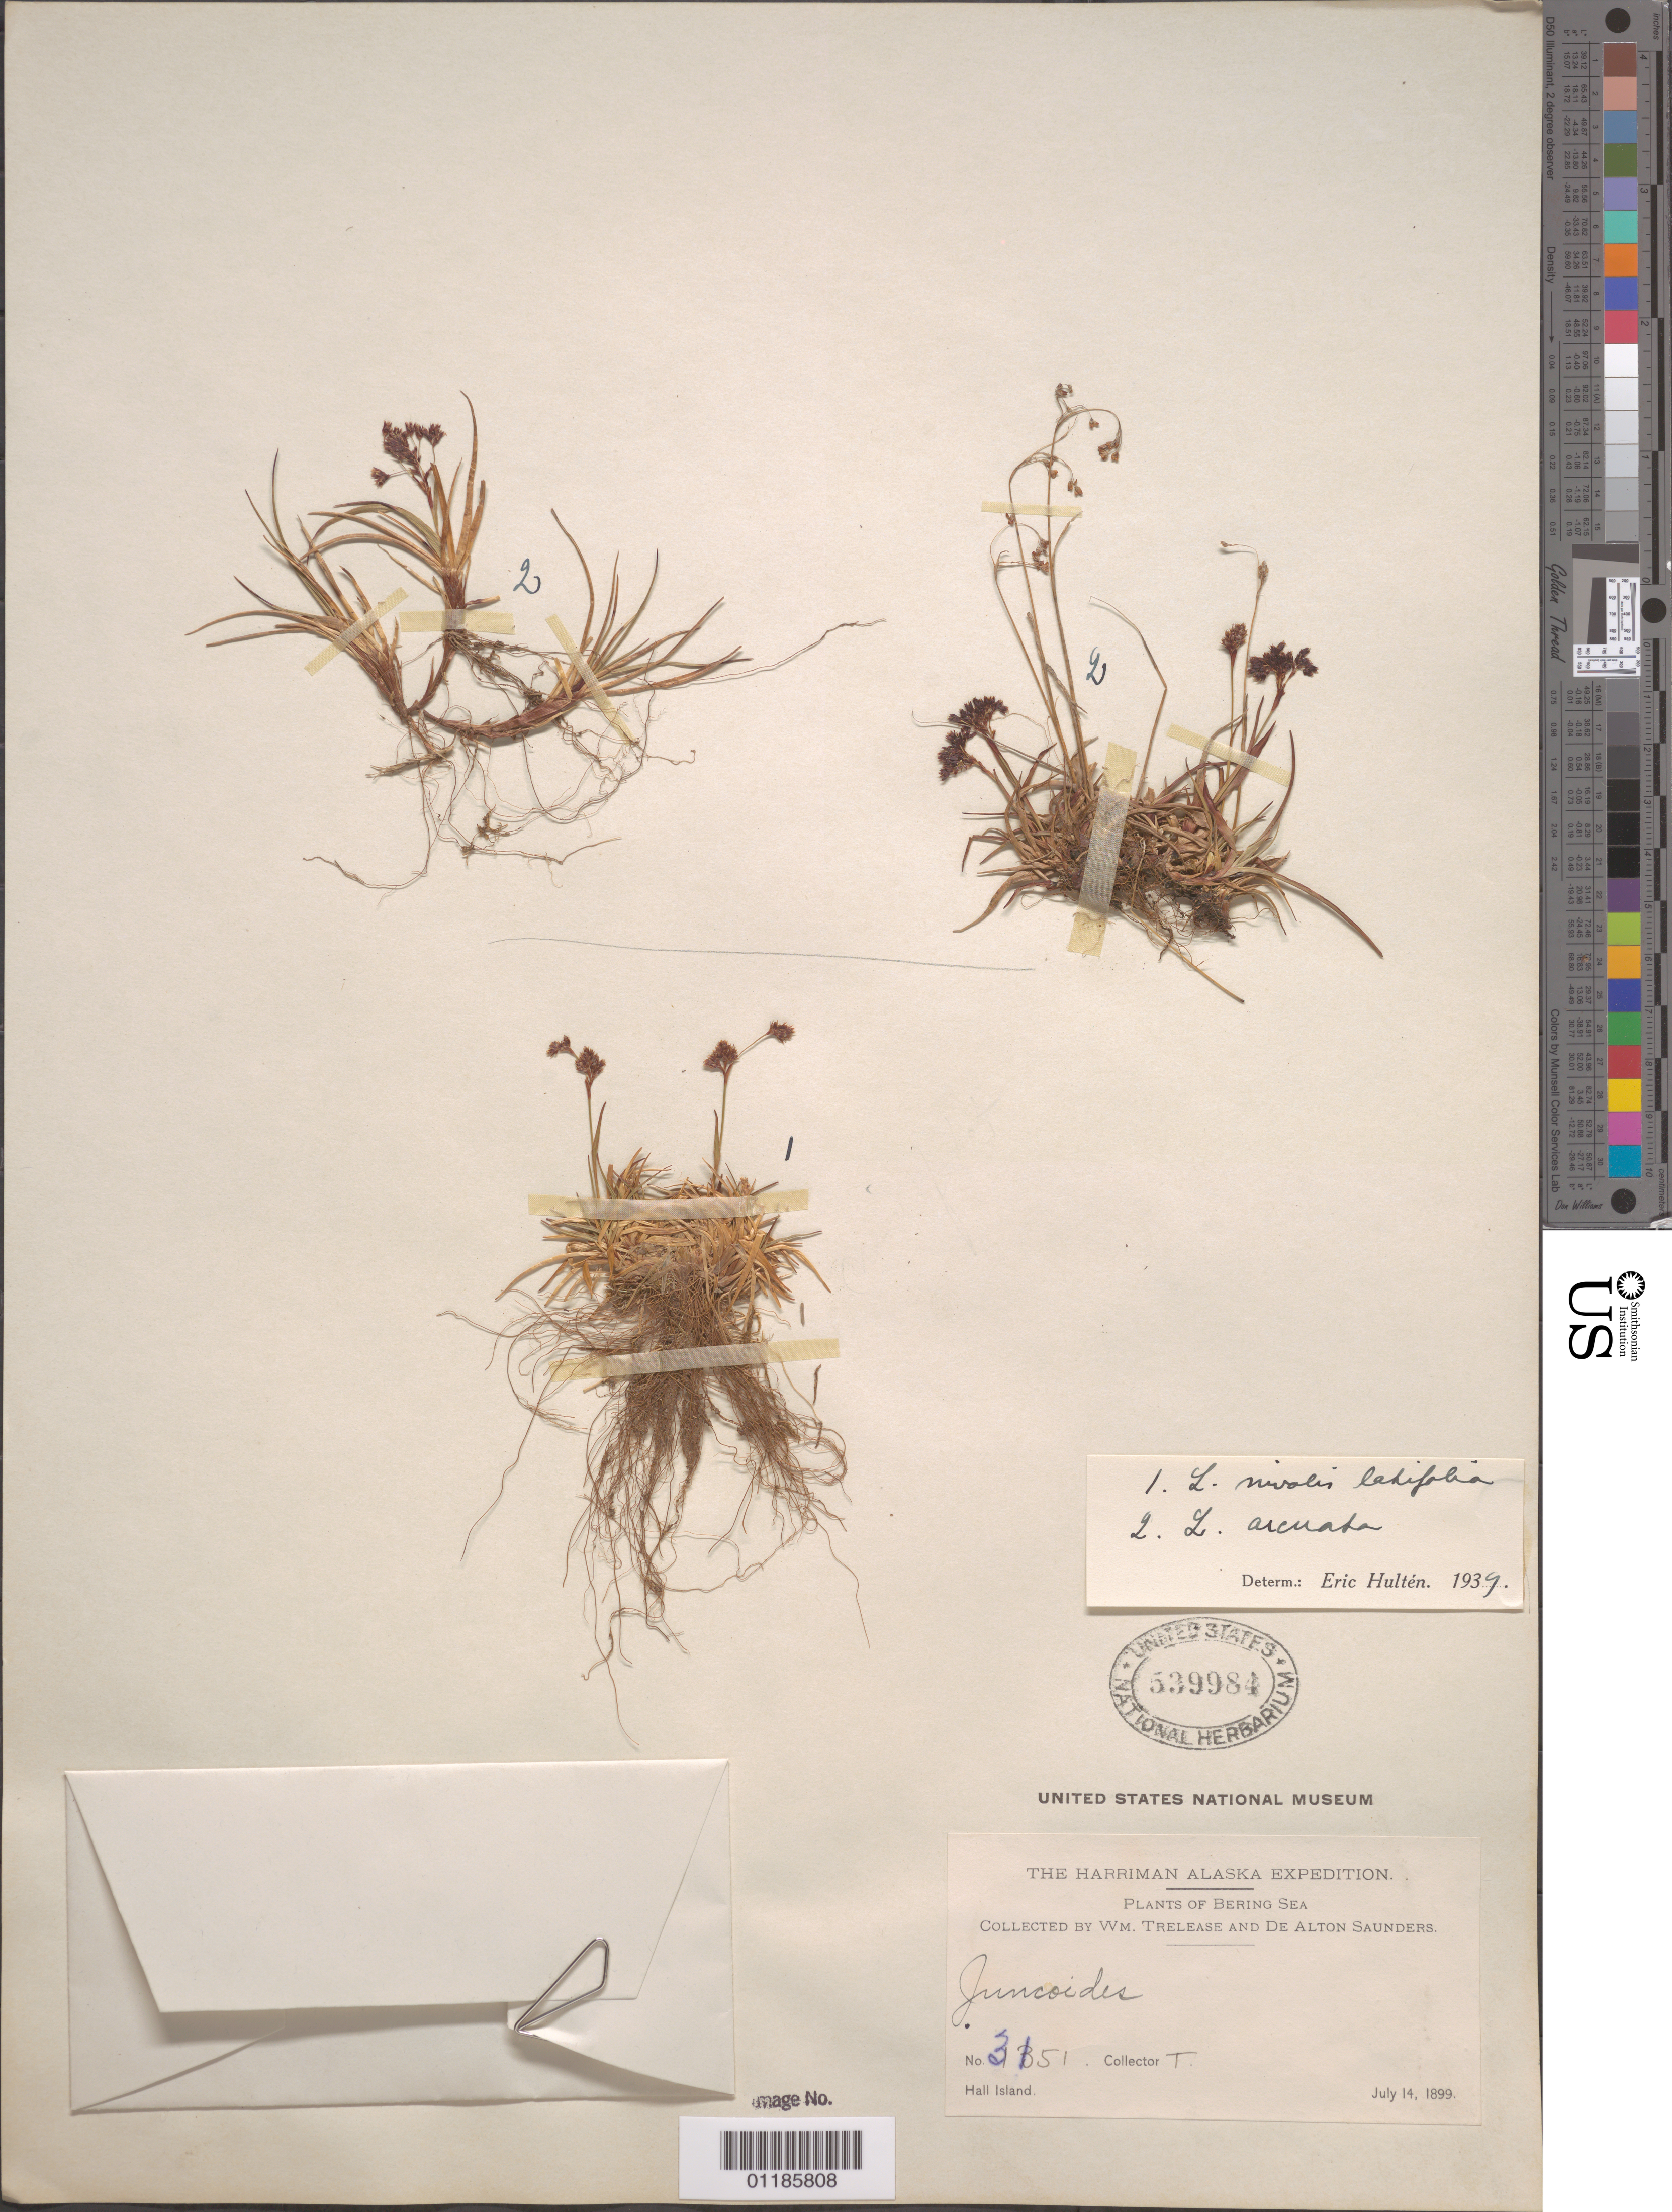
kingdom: Plantae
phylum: Tracheophyta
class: Liliopsida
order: Poales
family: Juncaceae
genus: Luzula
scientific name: Luzula nivalis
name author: (Laest.) Spreng.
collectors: W. Trelease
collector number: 3151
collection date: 1899-07-14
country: United States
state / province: Alaska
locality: Hall Island.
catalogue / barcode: US 539984